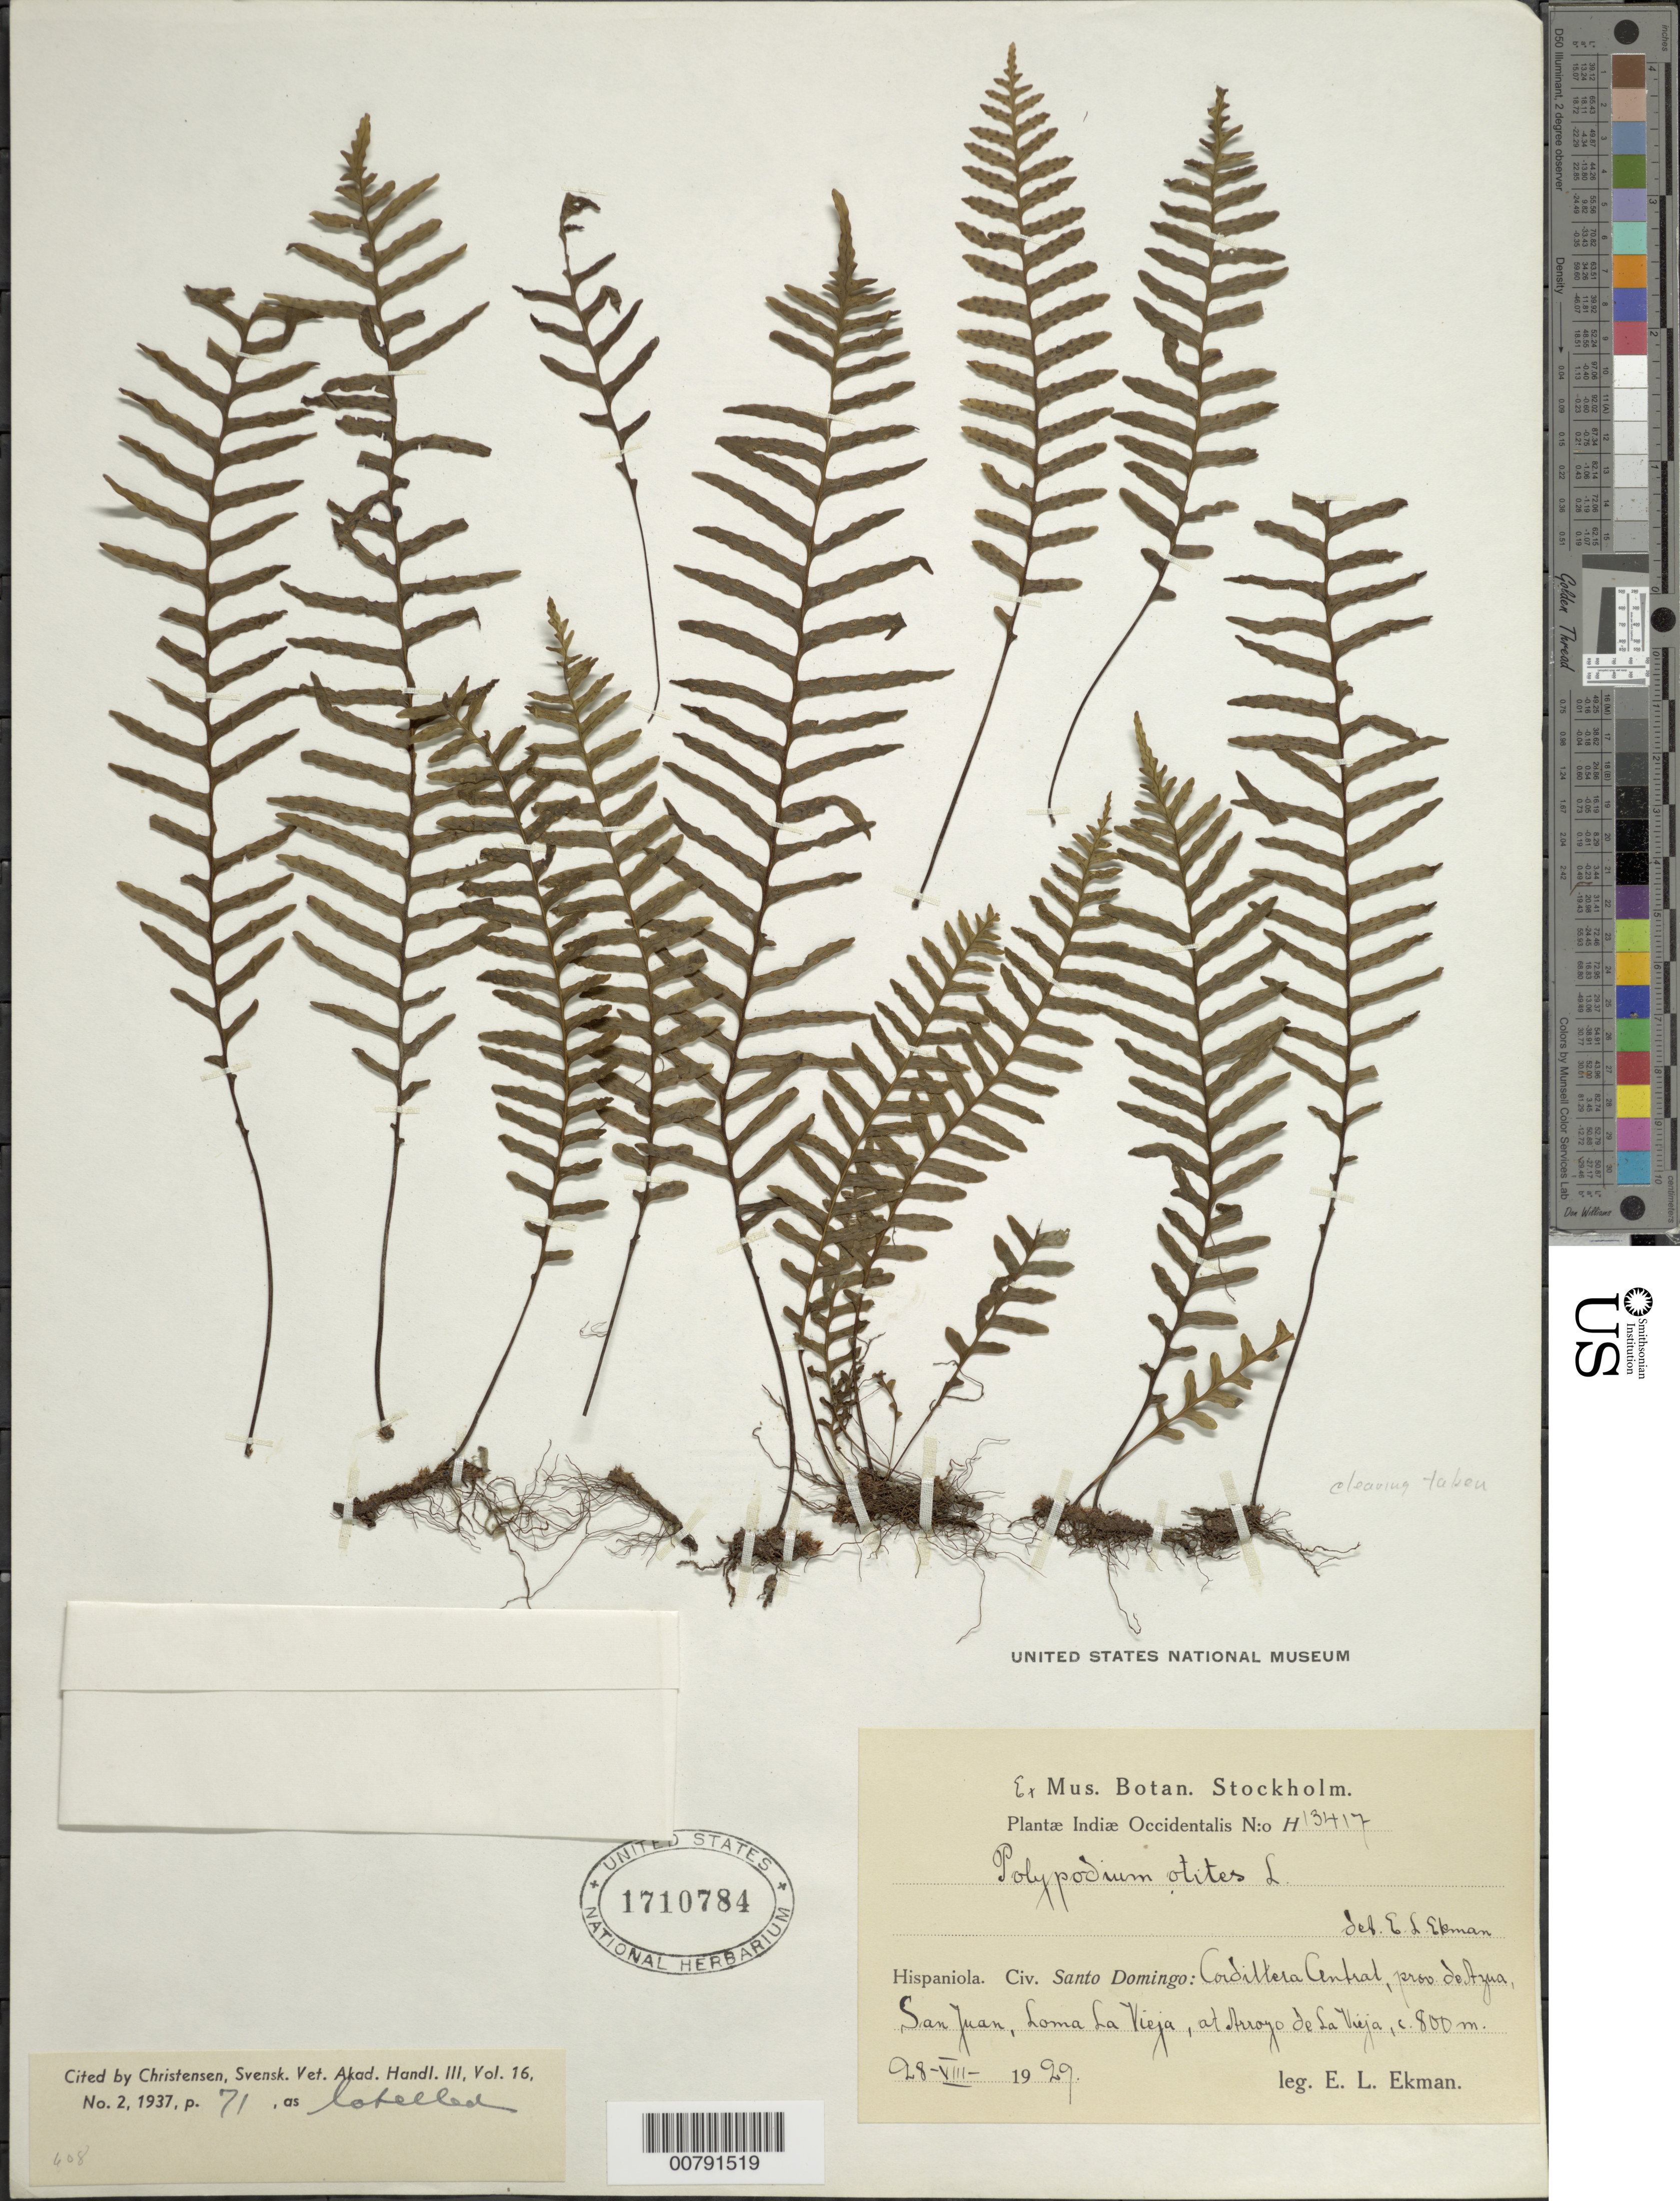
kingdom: Plantae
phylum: Tracheophyta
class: Polypodiopsida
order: Polypodiales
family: Polypodiaceae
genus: Polypodium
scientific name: Polypodium otites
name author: L.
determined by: Christensen, C. F. A.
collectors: E. L. Ekman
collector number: H 13417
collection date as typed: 28 Jul 1929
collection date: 1929-07-28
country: Dominican Republic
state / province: Azua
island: Hispaniola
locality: Cordillera Central, San Juan, Loma La Vieja, at Arroyo de La Vieja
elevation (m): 800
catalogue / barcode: US 1710784